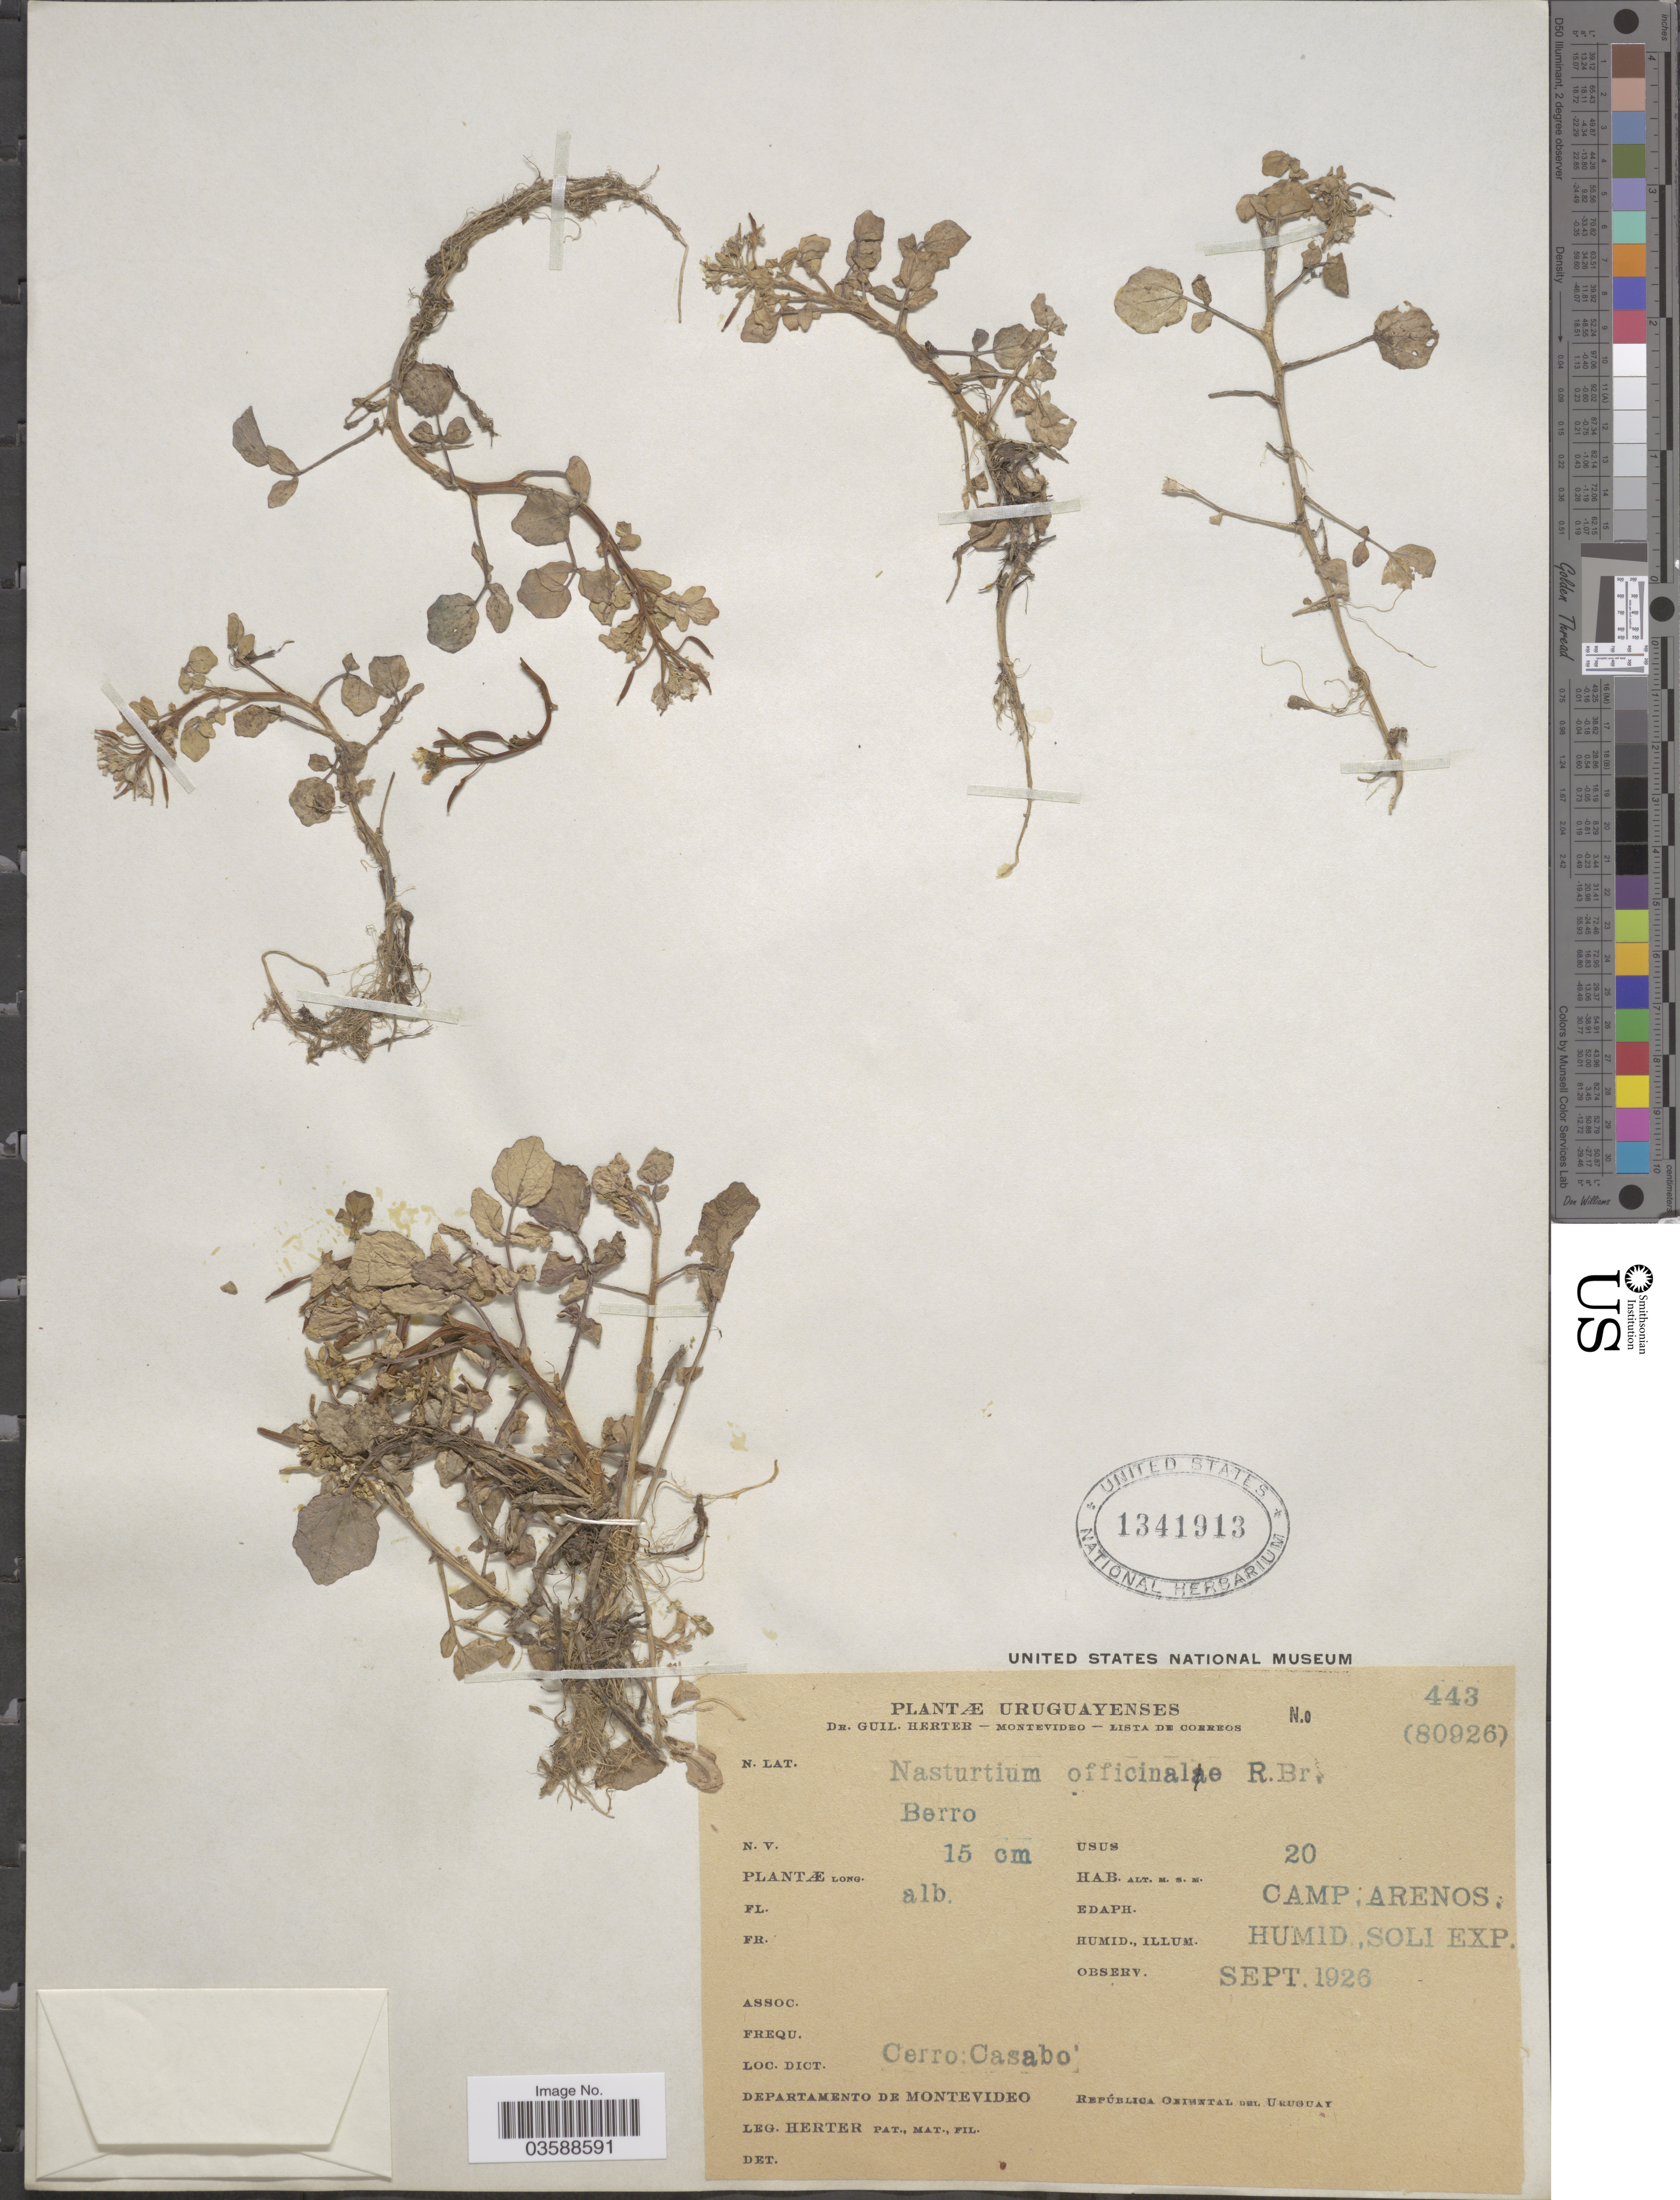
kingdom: Plantae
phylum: Tracheophyta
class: Magnoliopsida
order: Brassicales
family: Brassicaceae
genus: Nasturtium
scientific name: Nasturtium officinale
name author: R. Br.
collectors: G. Herter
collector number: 443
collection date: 1926-09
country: Uruguay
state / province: Montevideo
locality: Dict. Cerro Casabo. Departamento de Montevideo. República Oriental del Uruguay.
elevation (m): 20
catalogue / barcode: US 1341913